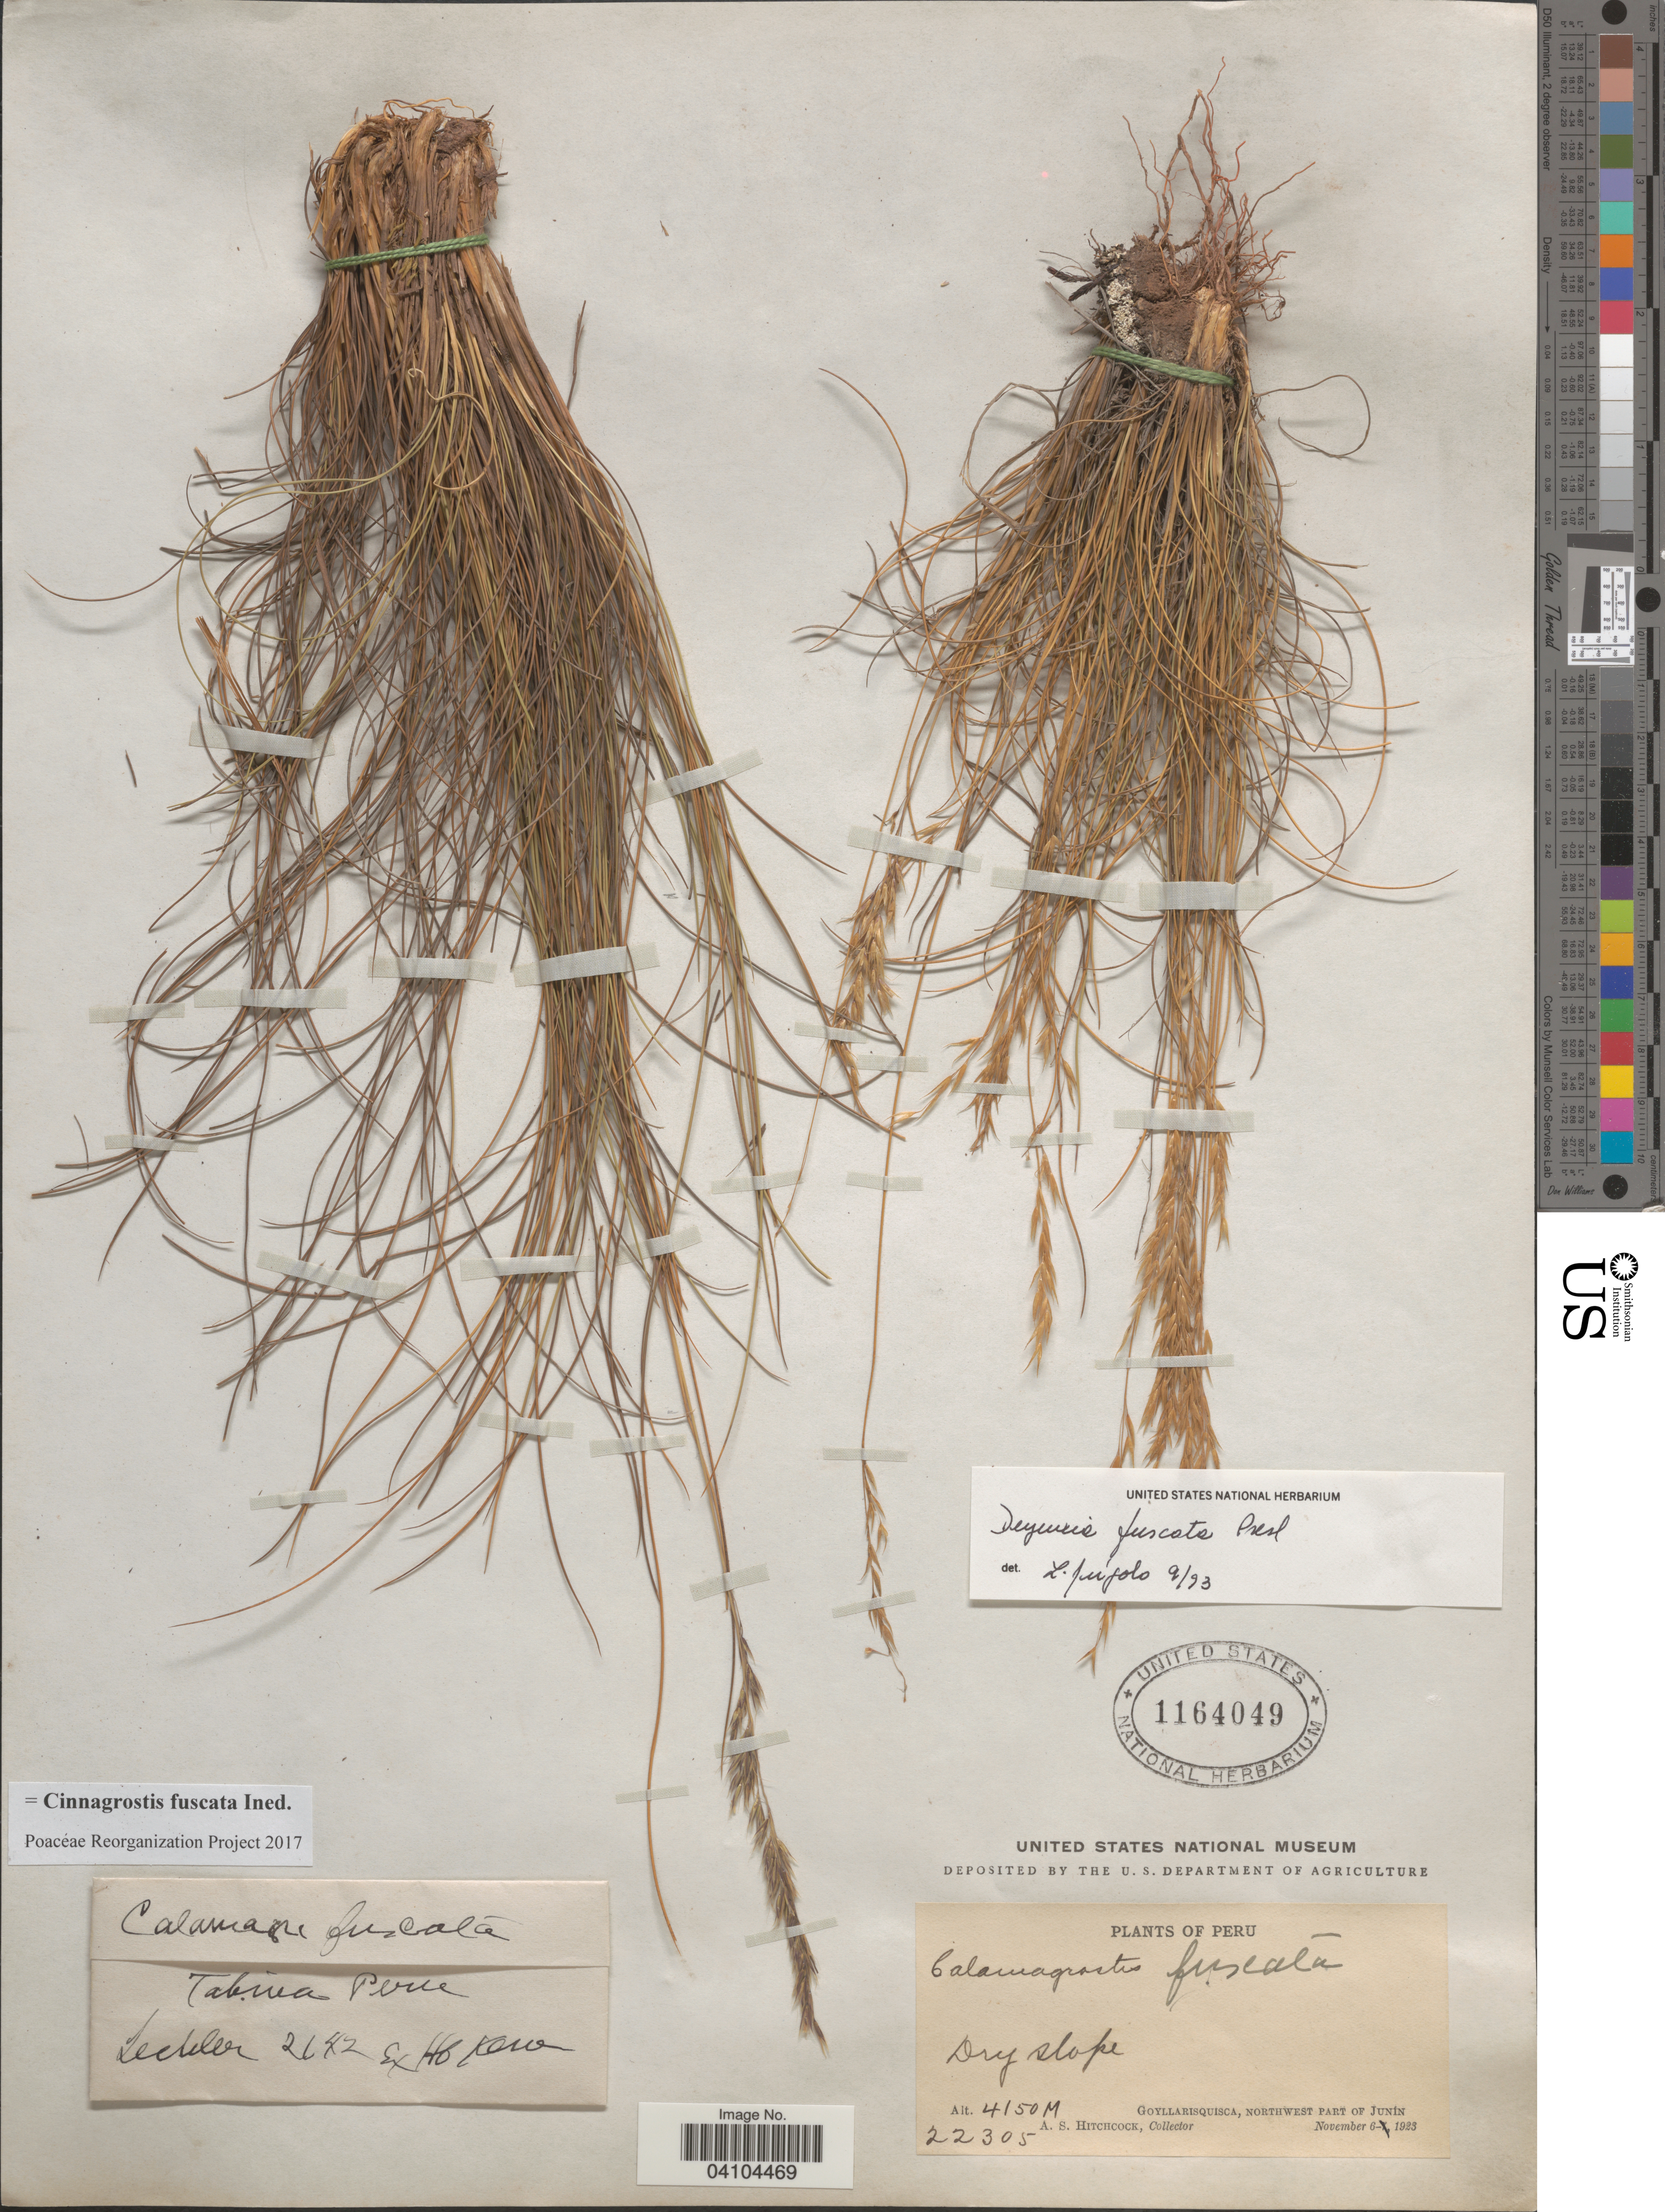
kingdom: Plantae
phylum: Tracheophyta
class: Liliopsida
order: Poales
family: Poaceae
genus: Cinnagrostis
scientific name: Cinnagrostis fuscata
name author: (J. Presl) P.M. Peterson et al.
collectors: A. S. Hitchcock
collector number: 22305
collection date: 1923-11-06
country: Peru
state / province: Junin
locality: Goyllarisquisca, northwest part of Junin.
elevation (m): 4150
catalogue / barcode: US 1164049